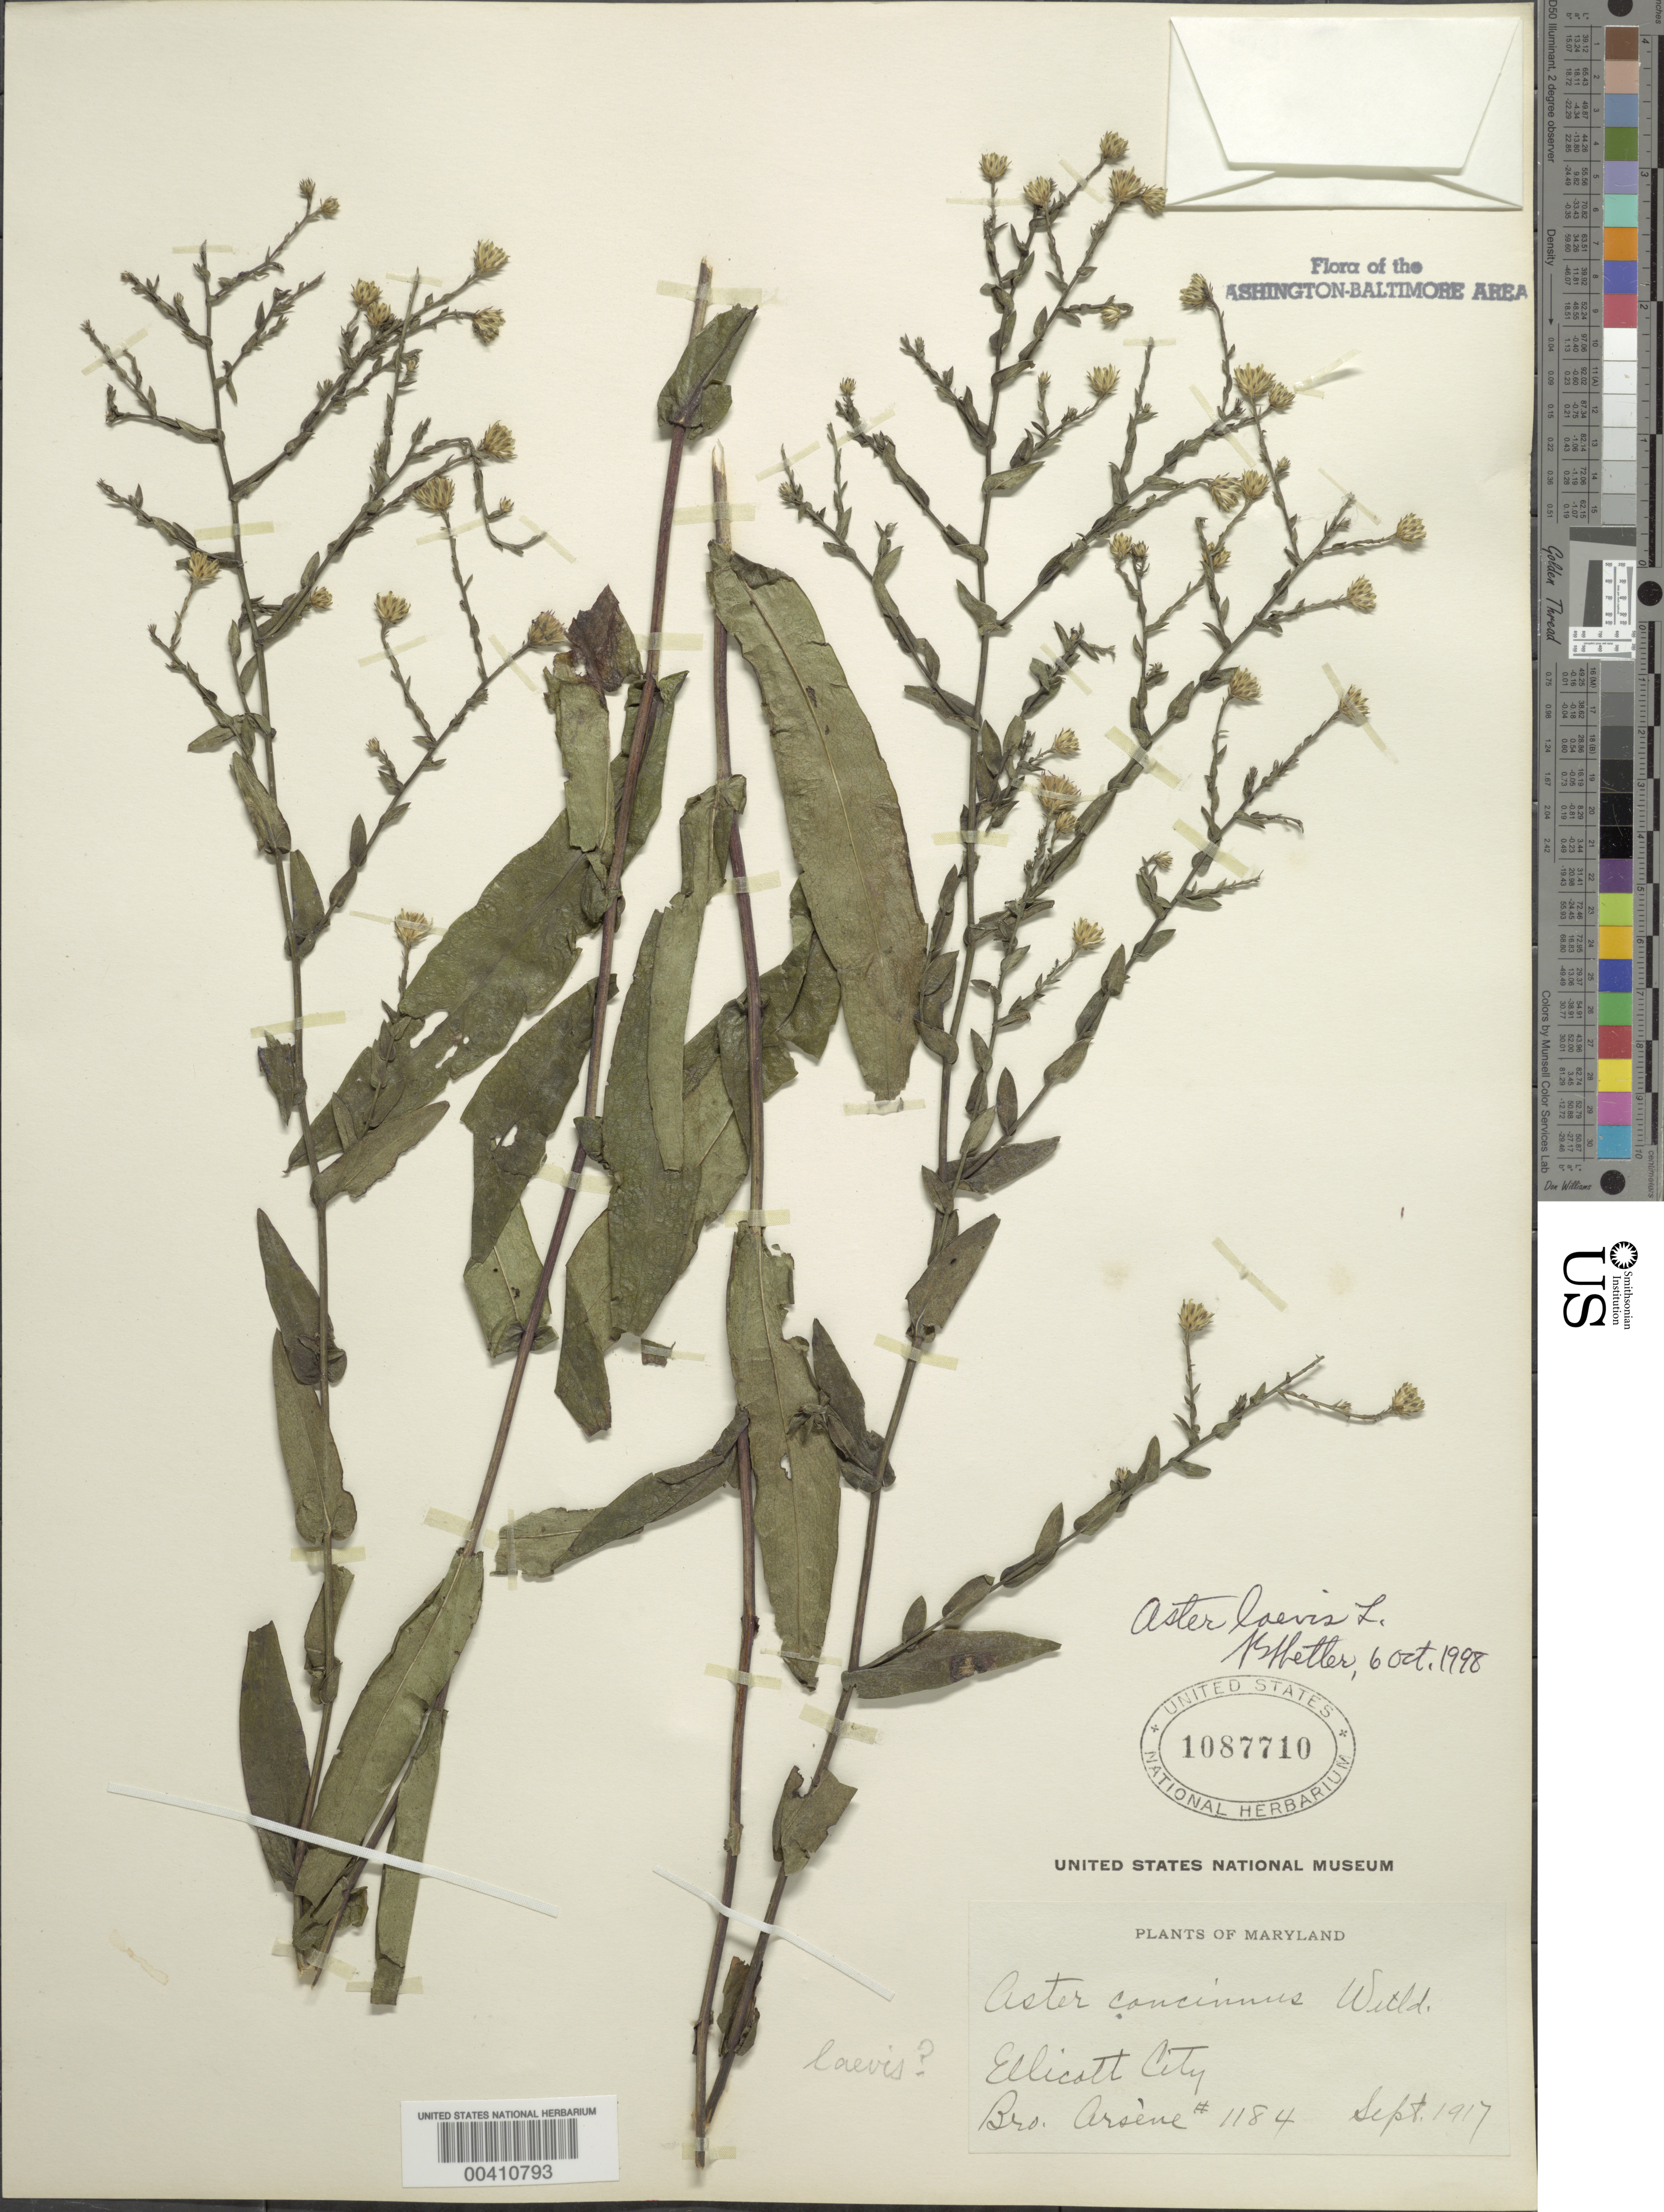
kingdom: Plantae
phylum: Tracheophyta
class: Magnoliopsida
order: Asterales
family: Asteraceae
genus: Symphyotrichum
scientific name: Symphyotrichum laeve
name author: (L.) Á. Löve & D. Löve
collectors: Bro. G. Arsène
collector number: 1184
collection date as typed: Sep 1917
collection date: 1917-09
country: United States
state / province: Maryland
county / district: Howard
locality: Ellicott City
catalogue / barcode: US 1087710